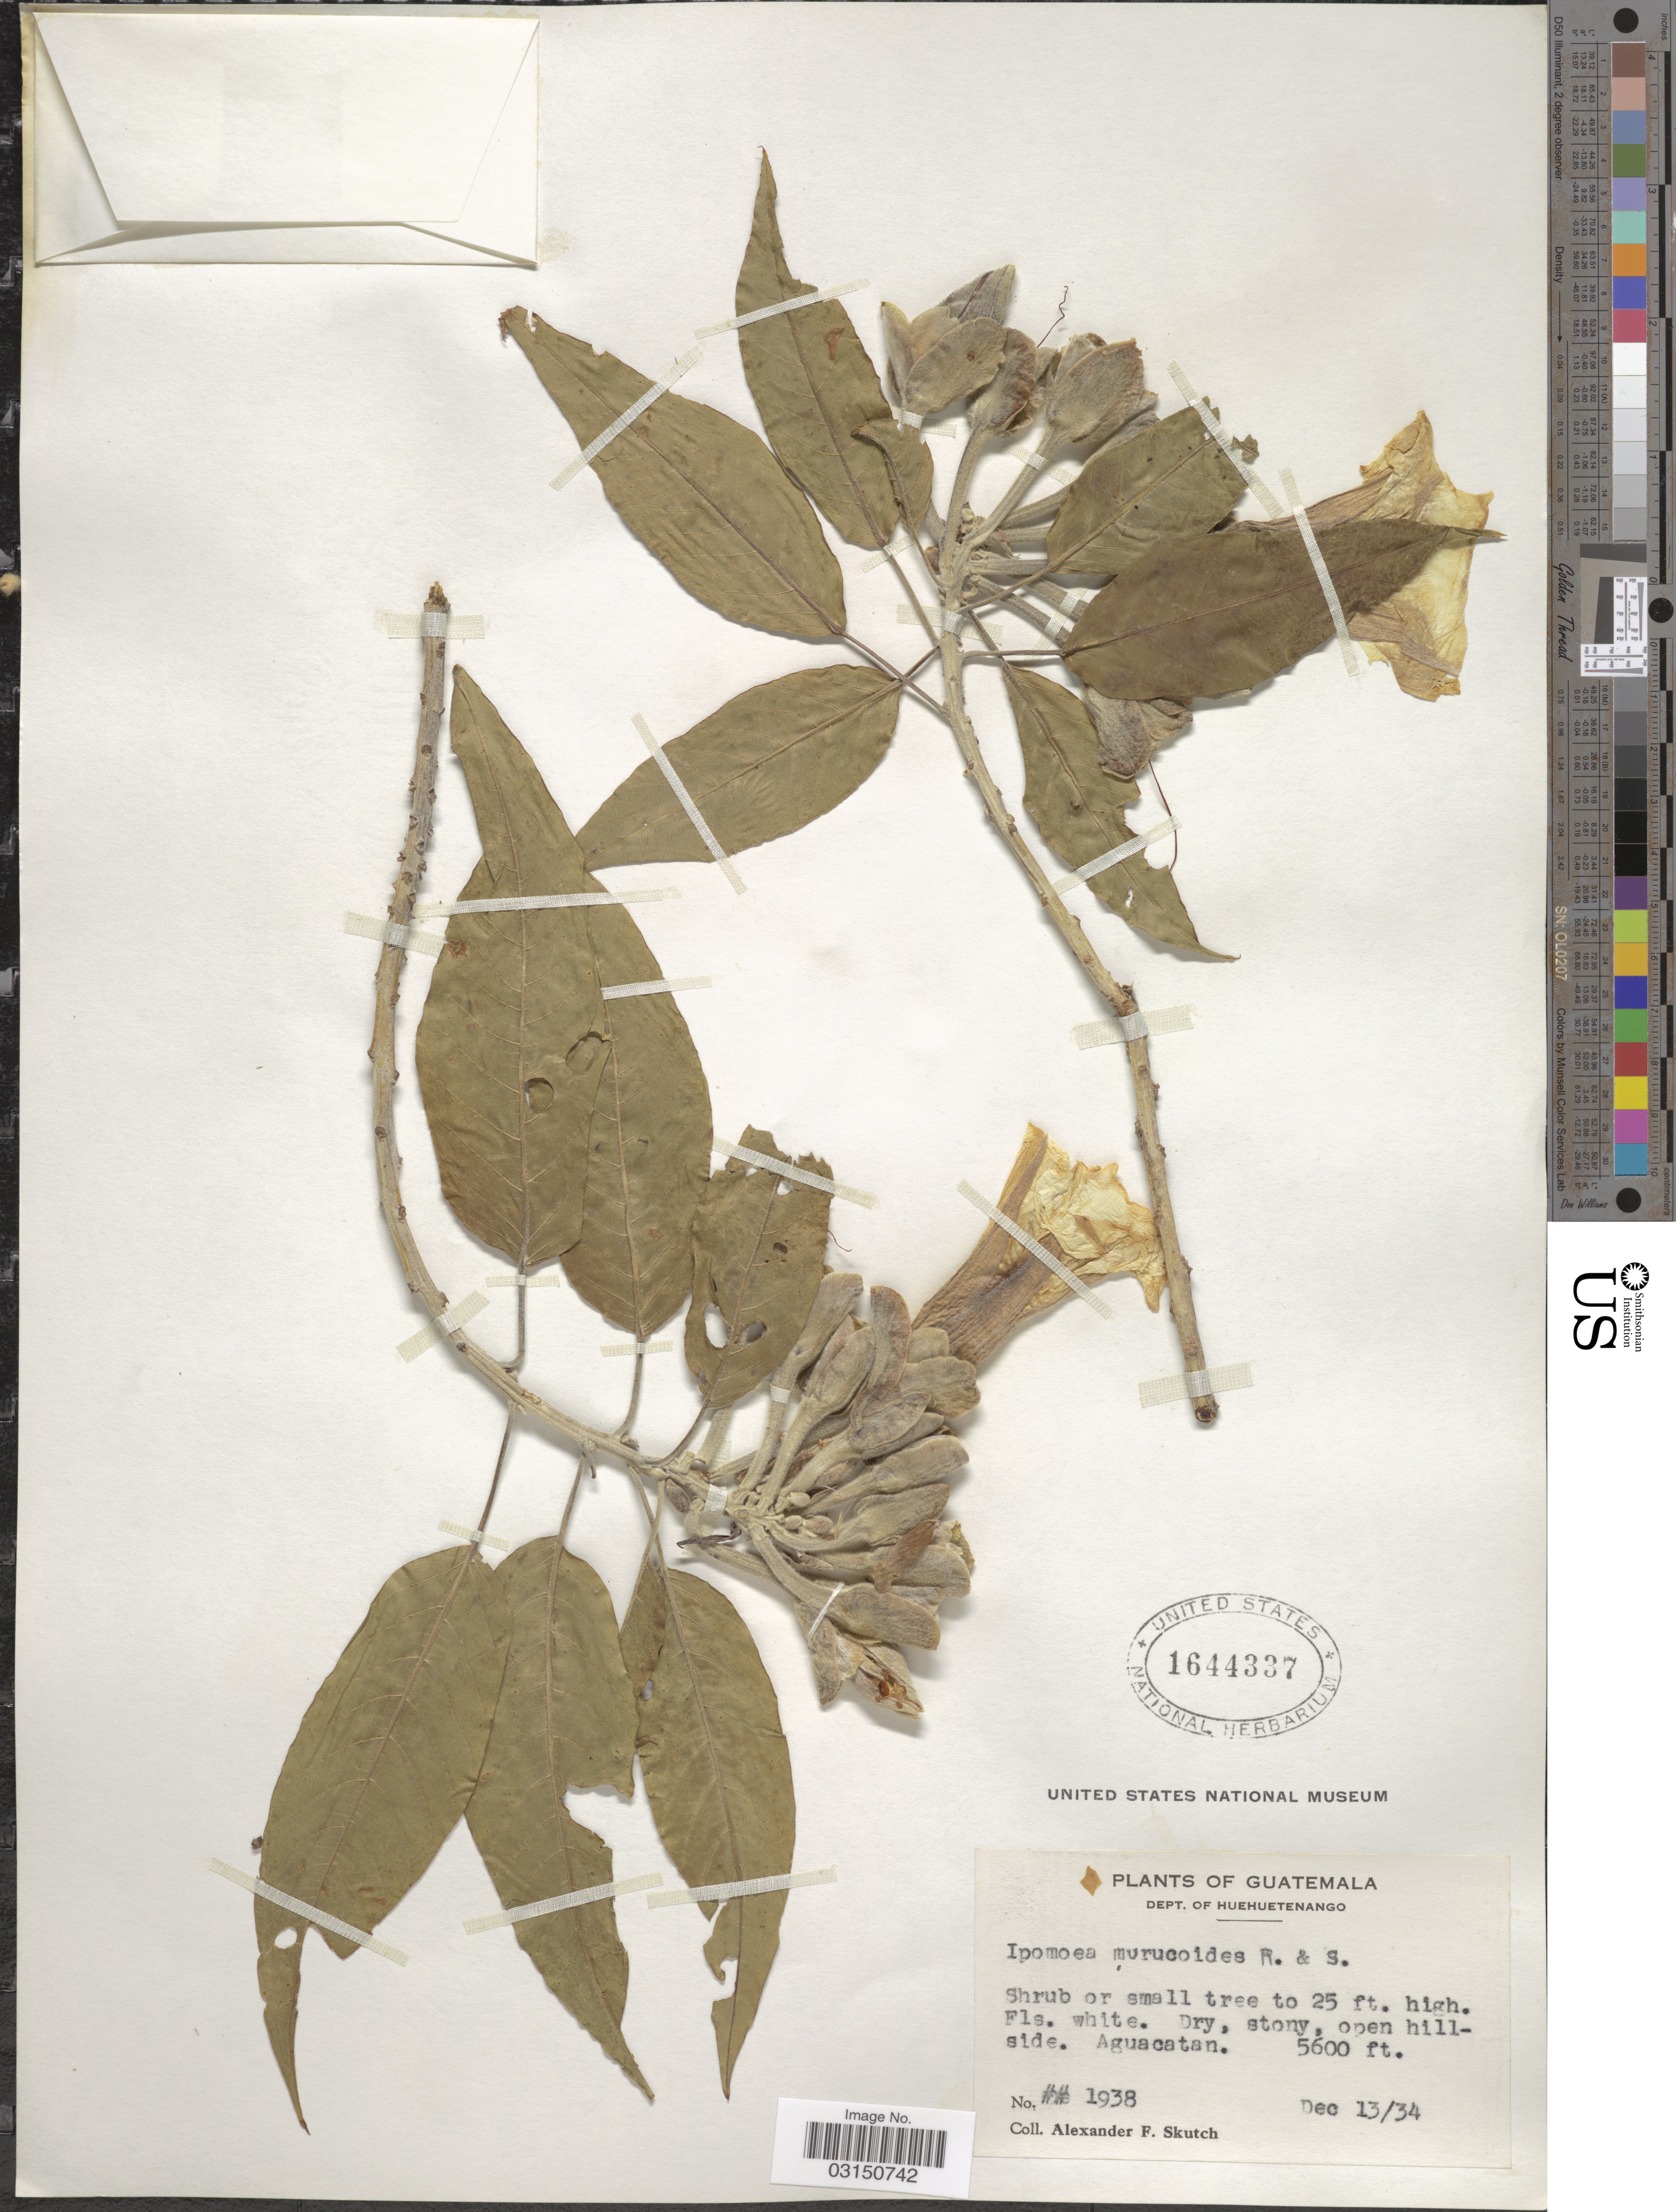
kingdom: Plantae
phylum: Tracheophyta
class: Magnoliopsida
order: Solanales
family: Convolvulaceae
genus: Ipomoea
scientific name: Ipomoea murucoides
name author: Roem. & Schult.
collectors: A. F. Skutch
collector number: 1938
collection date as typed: Transcribed d/m/y: 13/12/34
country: Guatemala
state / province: Huehuetenango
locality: Dept. of Huehuetenango. Aguacatan.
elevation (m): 1707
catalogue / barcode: US 1644337